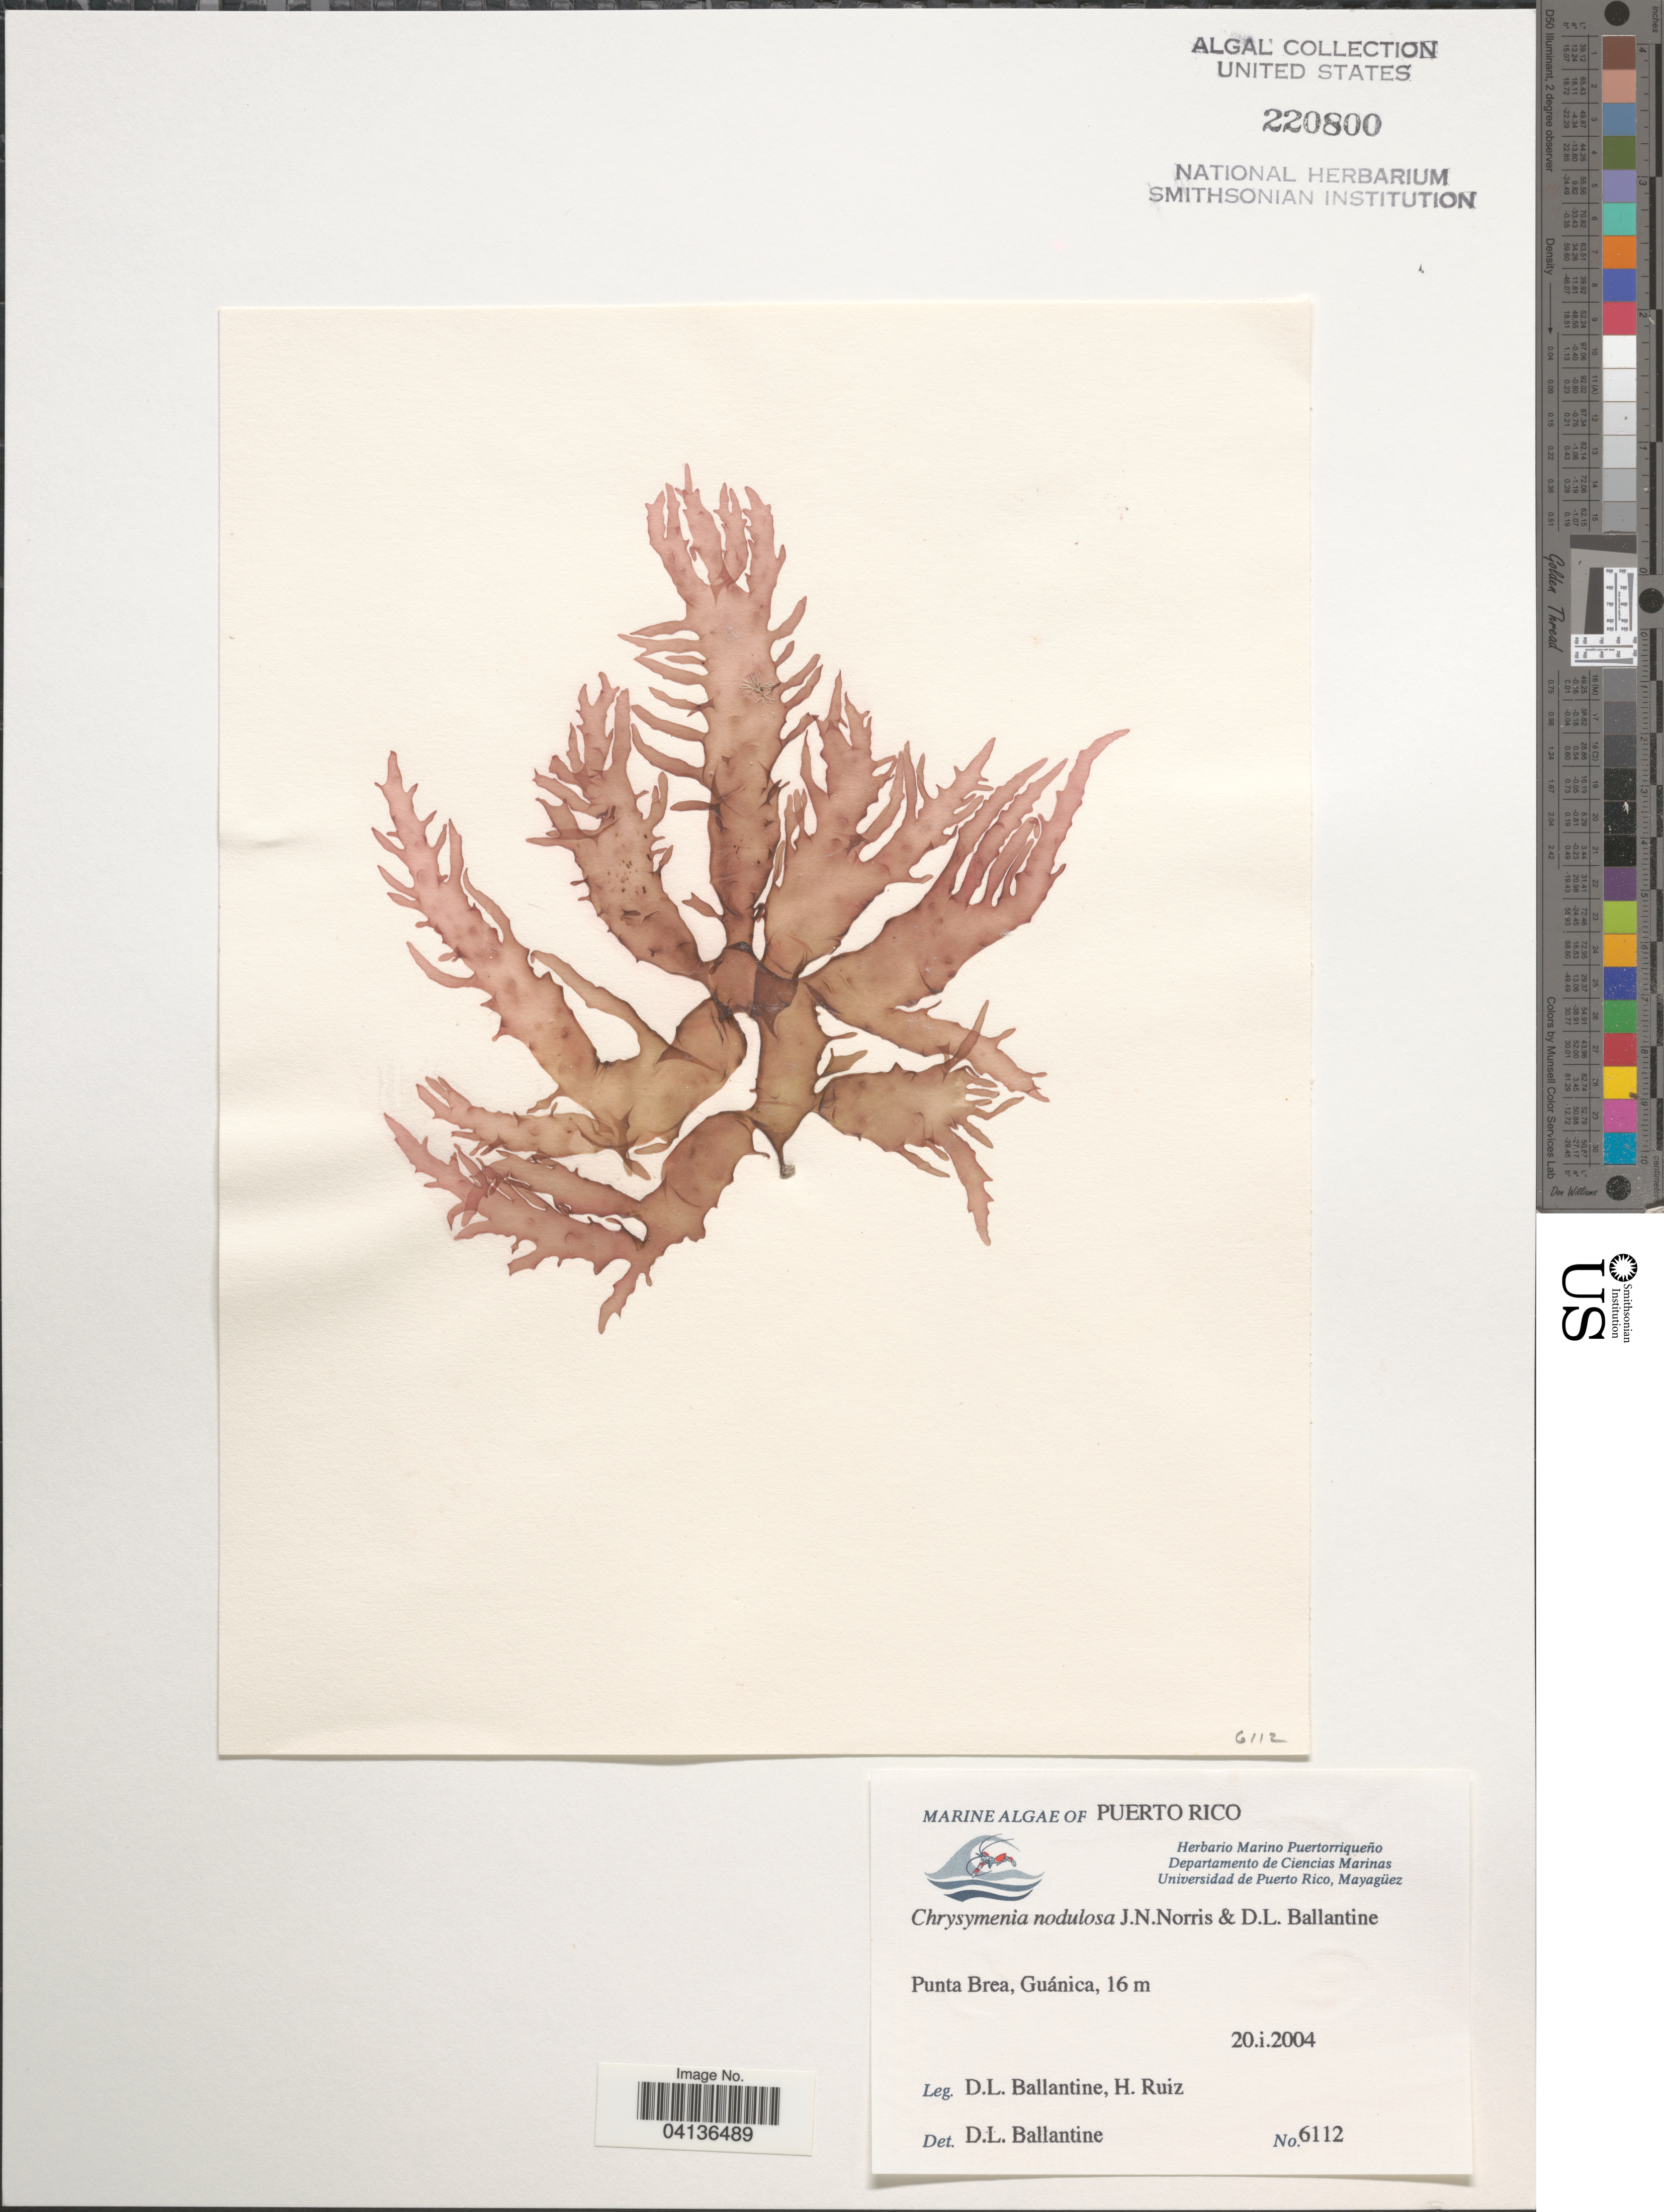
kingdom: Plantae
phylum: Rhodophyta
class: Florideophyceae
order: Rhodymeniales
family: Rhodymeniaceae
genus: Chrysymenia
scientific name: Chrysymenia nodulosa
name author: J.N. Norris & D.L. Ballant.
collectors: D.L. Ballantine & H. Ruiz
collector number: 6112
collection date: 2004-01-20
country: Puerto Rico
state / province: Guánica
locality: Punta Brea.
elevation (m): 16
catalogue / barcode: US 220800